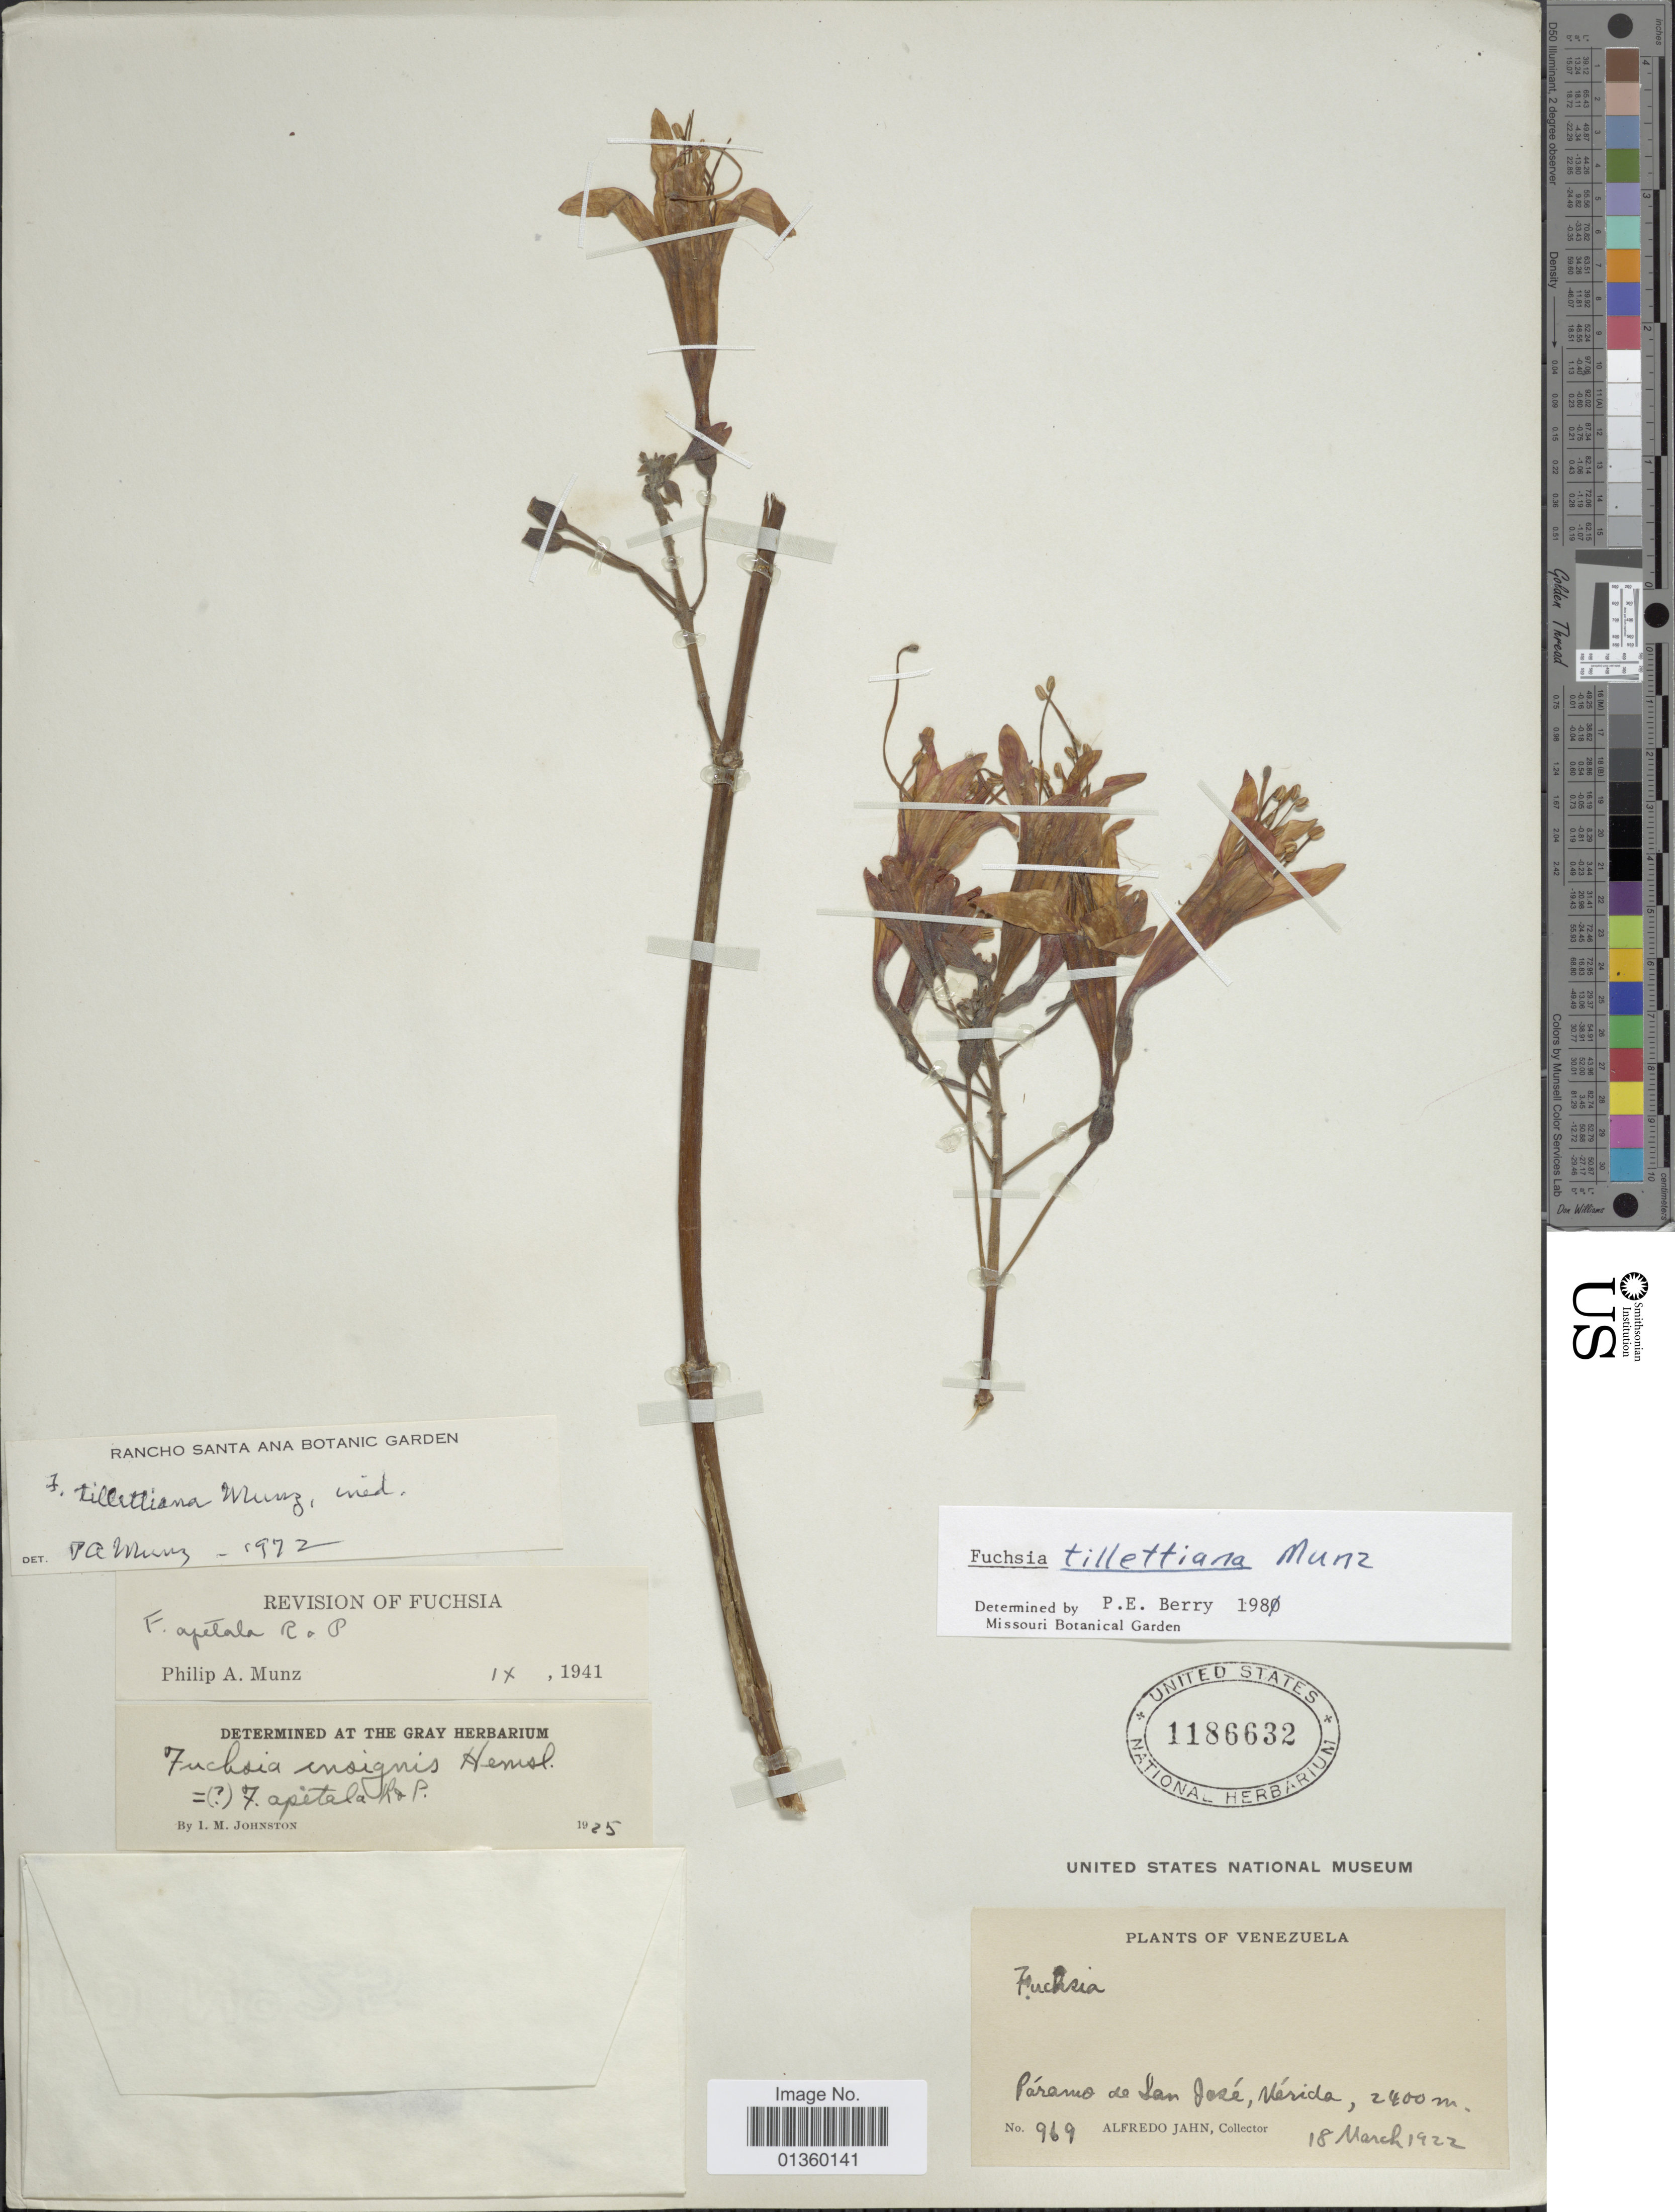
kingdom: Plantae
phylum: Tracheophyta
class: Magnoliopsida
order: Myrtales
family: Onagraceae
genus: Fuchsia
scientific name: Fuchsia tillettiana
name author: Munz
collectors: A. Jahn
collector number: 969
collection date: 1922-03-18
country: Venezuela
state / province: Mérida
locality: Páramo de San José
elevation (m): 2400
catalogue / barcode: US 1186632